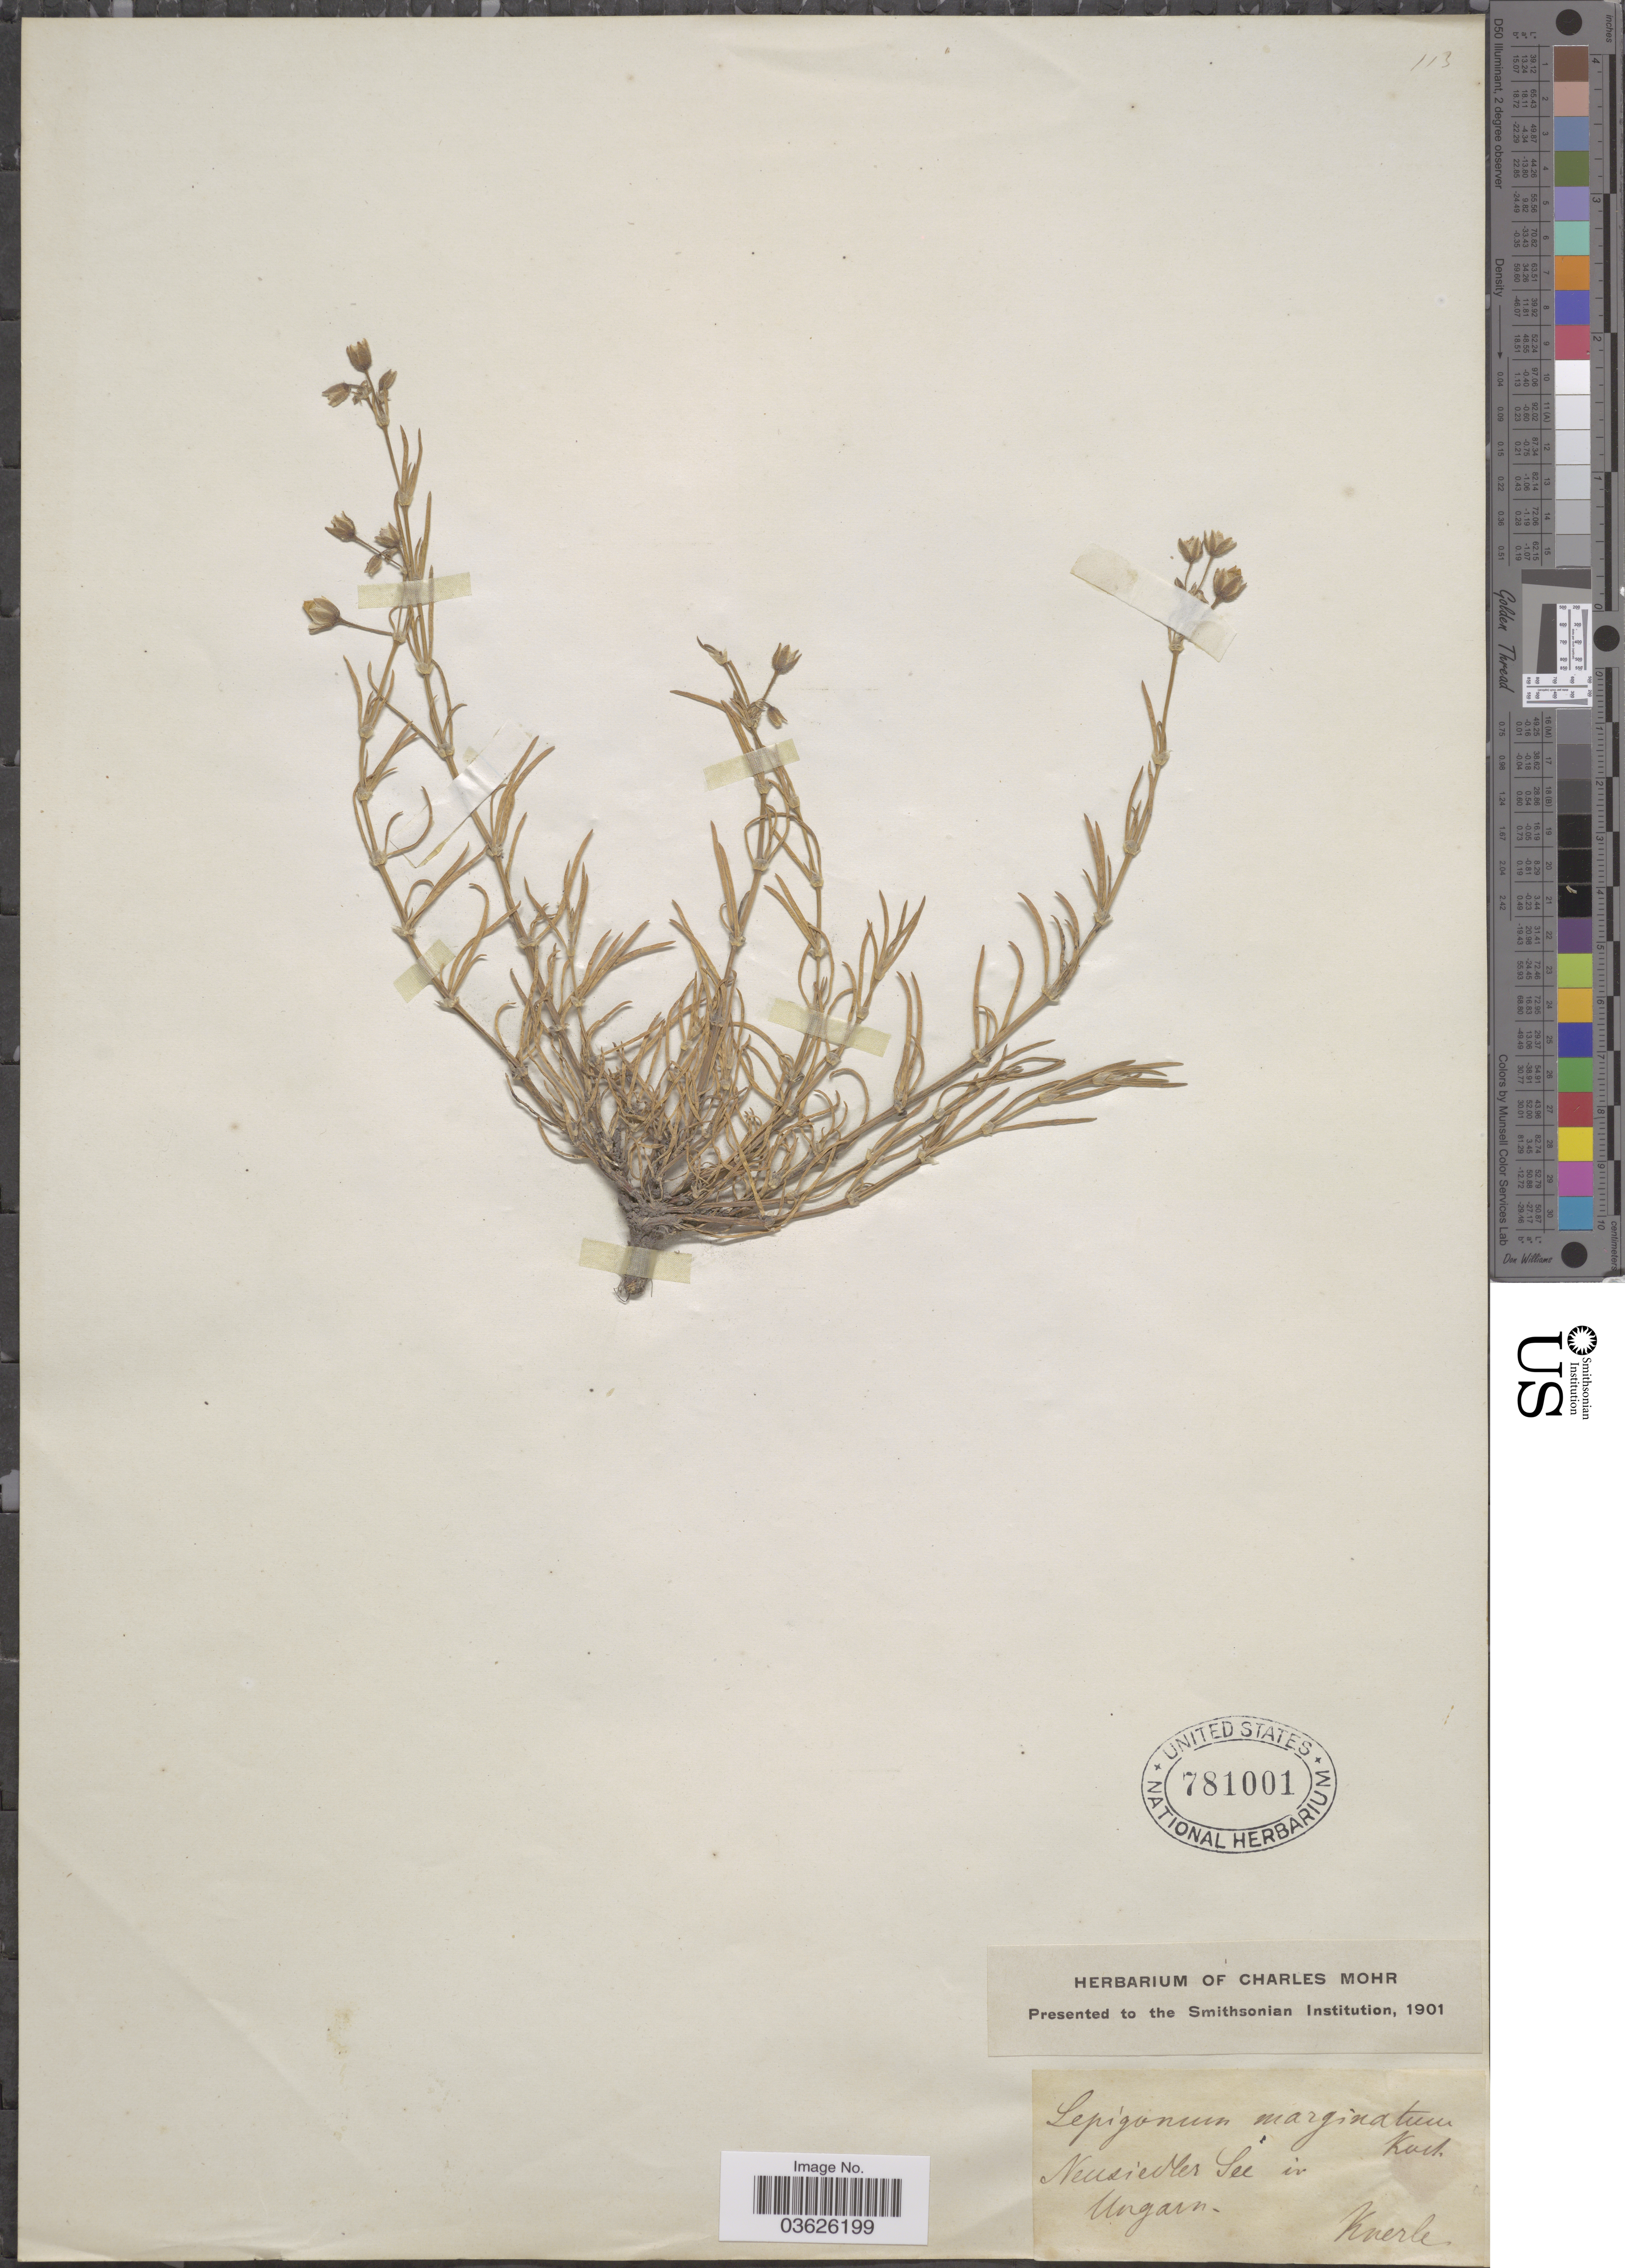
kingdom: Plantae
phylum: Tracheophyta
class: Magnoliopsida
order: Caryophyllales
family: Caryophyllaceae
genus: Tissa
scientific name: Tissa marginata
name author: A. Heller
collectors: Knerle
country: Hungary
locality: Neusiedler See in Ungarn.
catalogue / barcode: US 781001